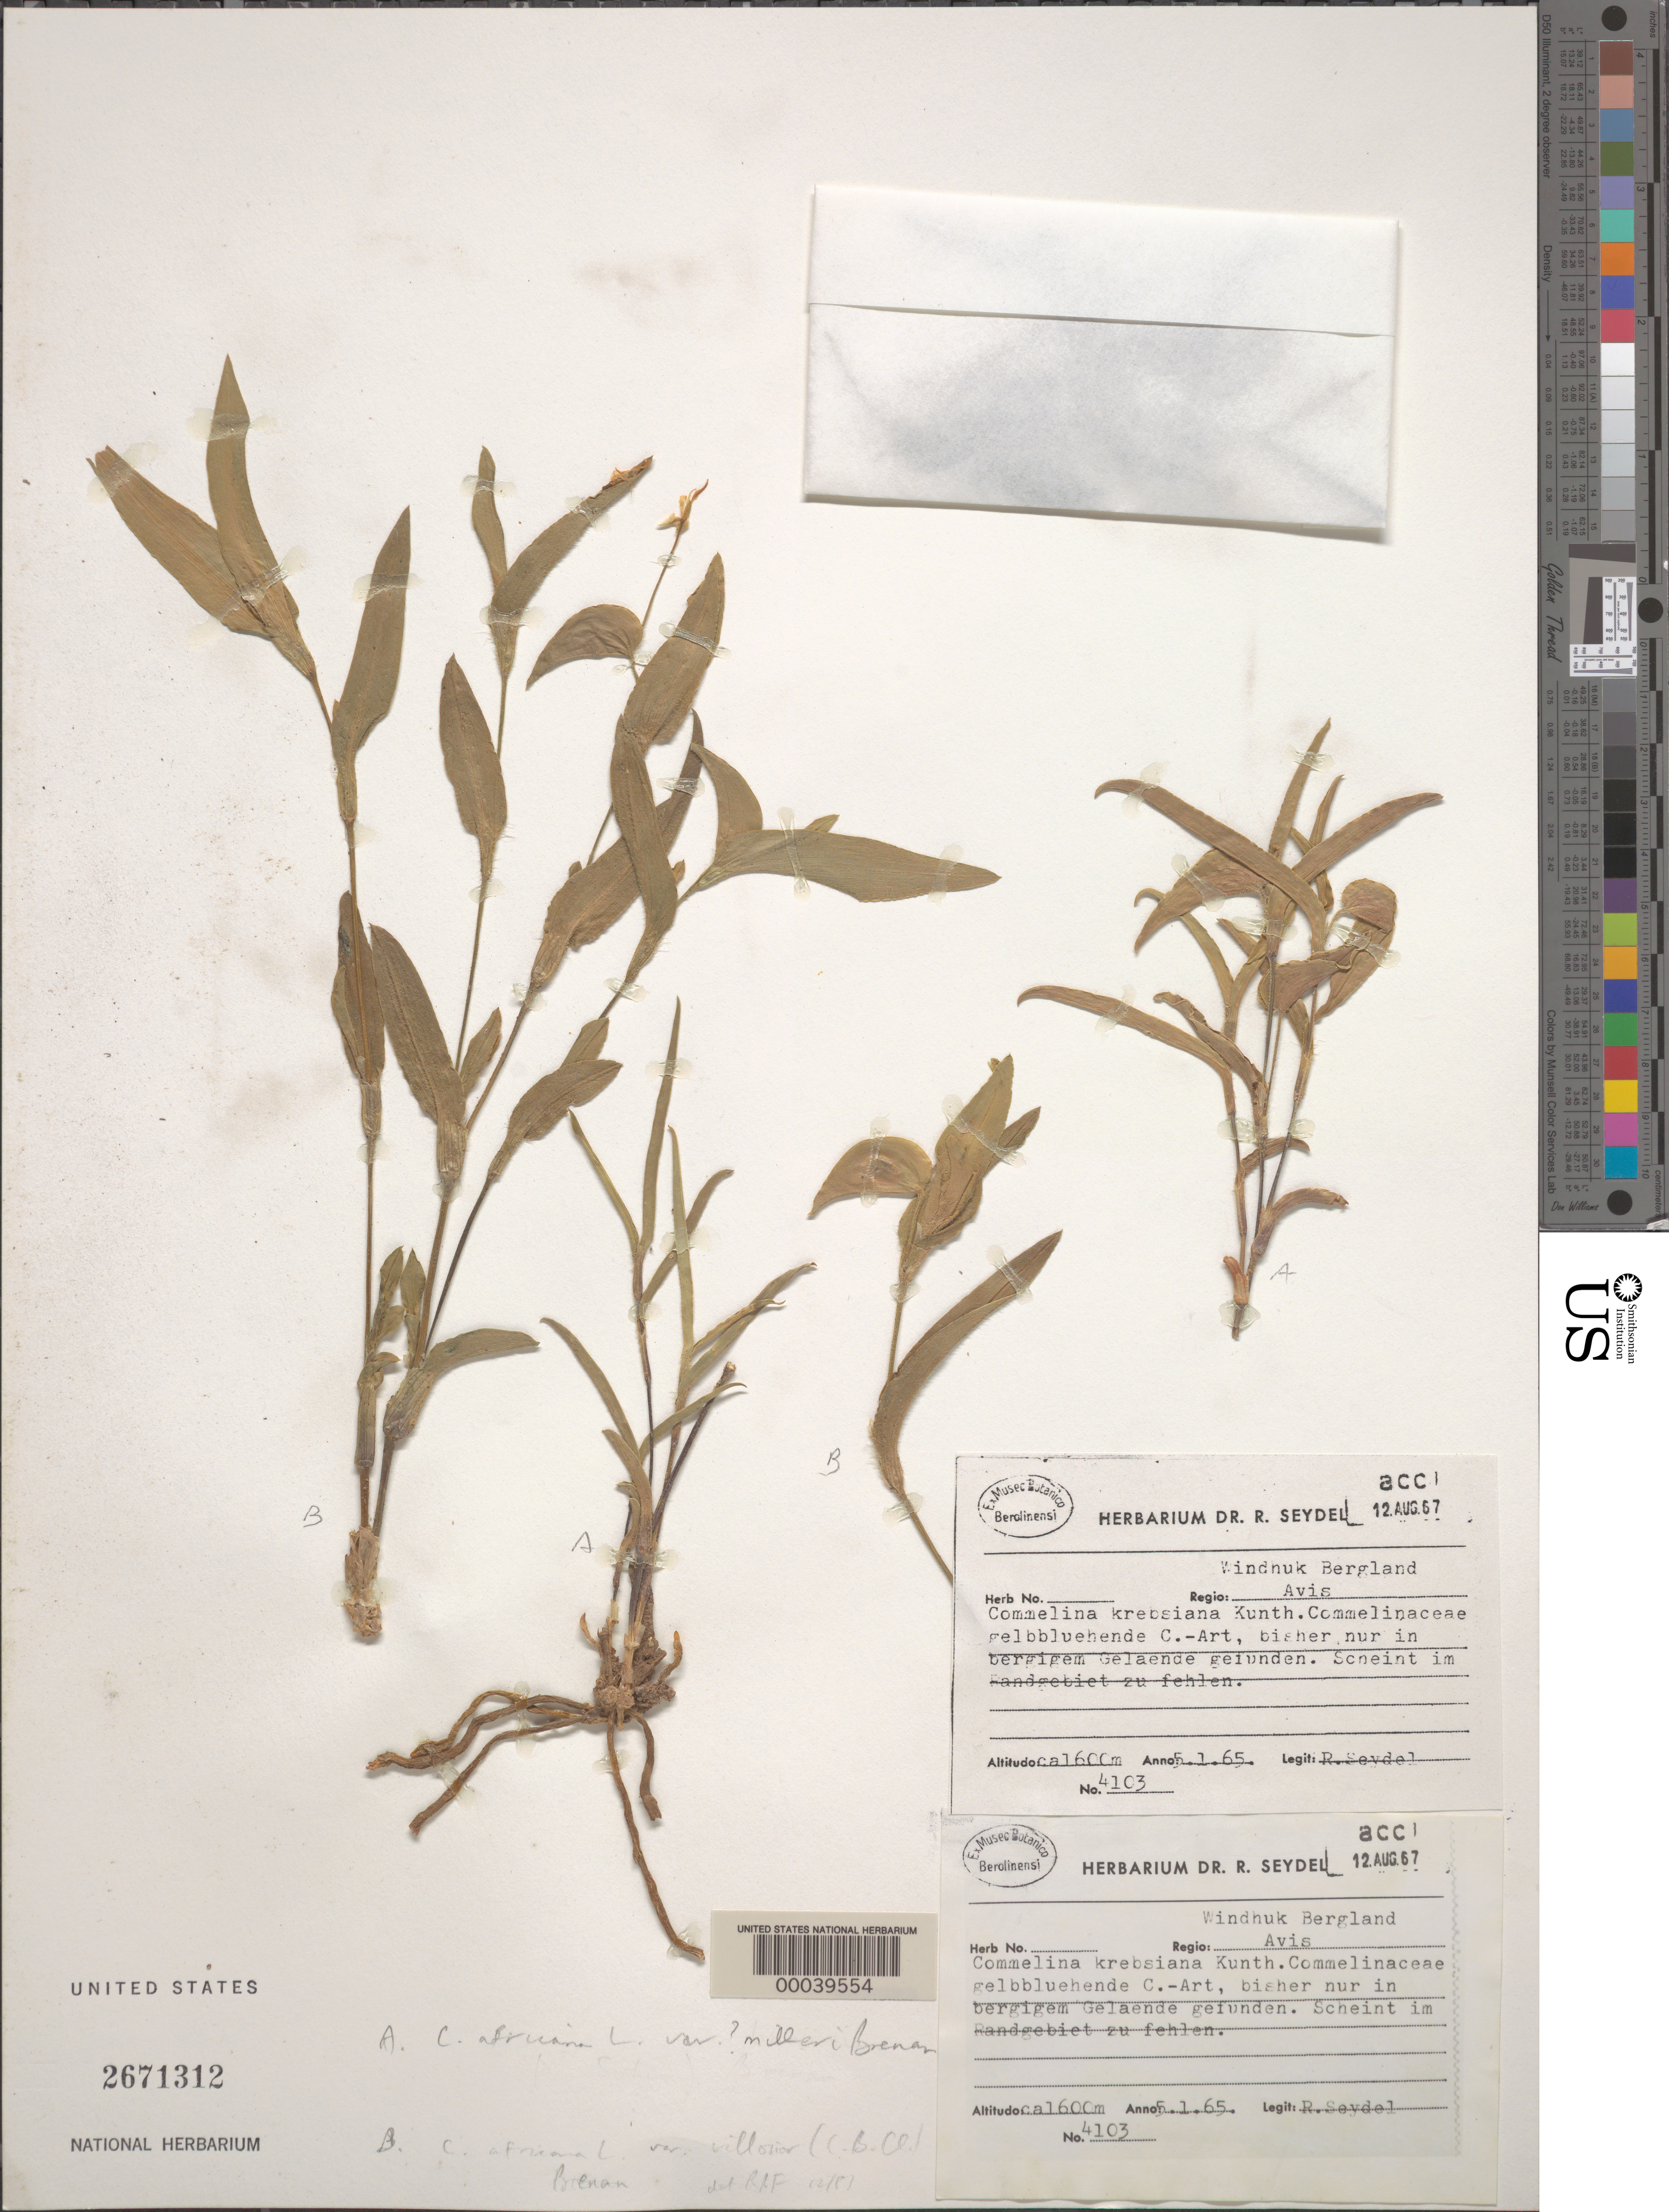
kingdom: Plantae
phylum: Tracheophyta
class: Liliopsida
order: Commelinales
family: Commelinaceae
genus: Commelina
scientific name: Commelina africana var. milleri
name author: Brenan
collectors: R. Seydel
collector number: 4103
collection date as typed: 05 Jan 1965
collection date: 1965-01-05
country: Namibia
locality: Windhuk Bergland; Avis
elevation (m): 1600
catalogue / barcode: US 2671312